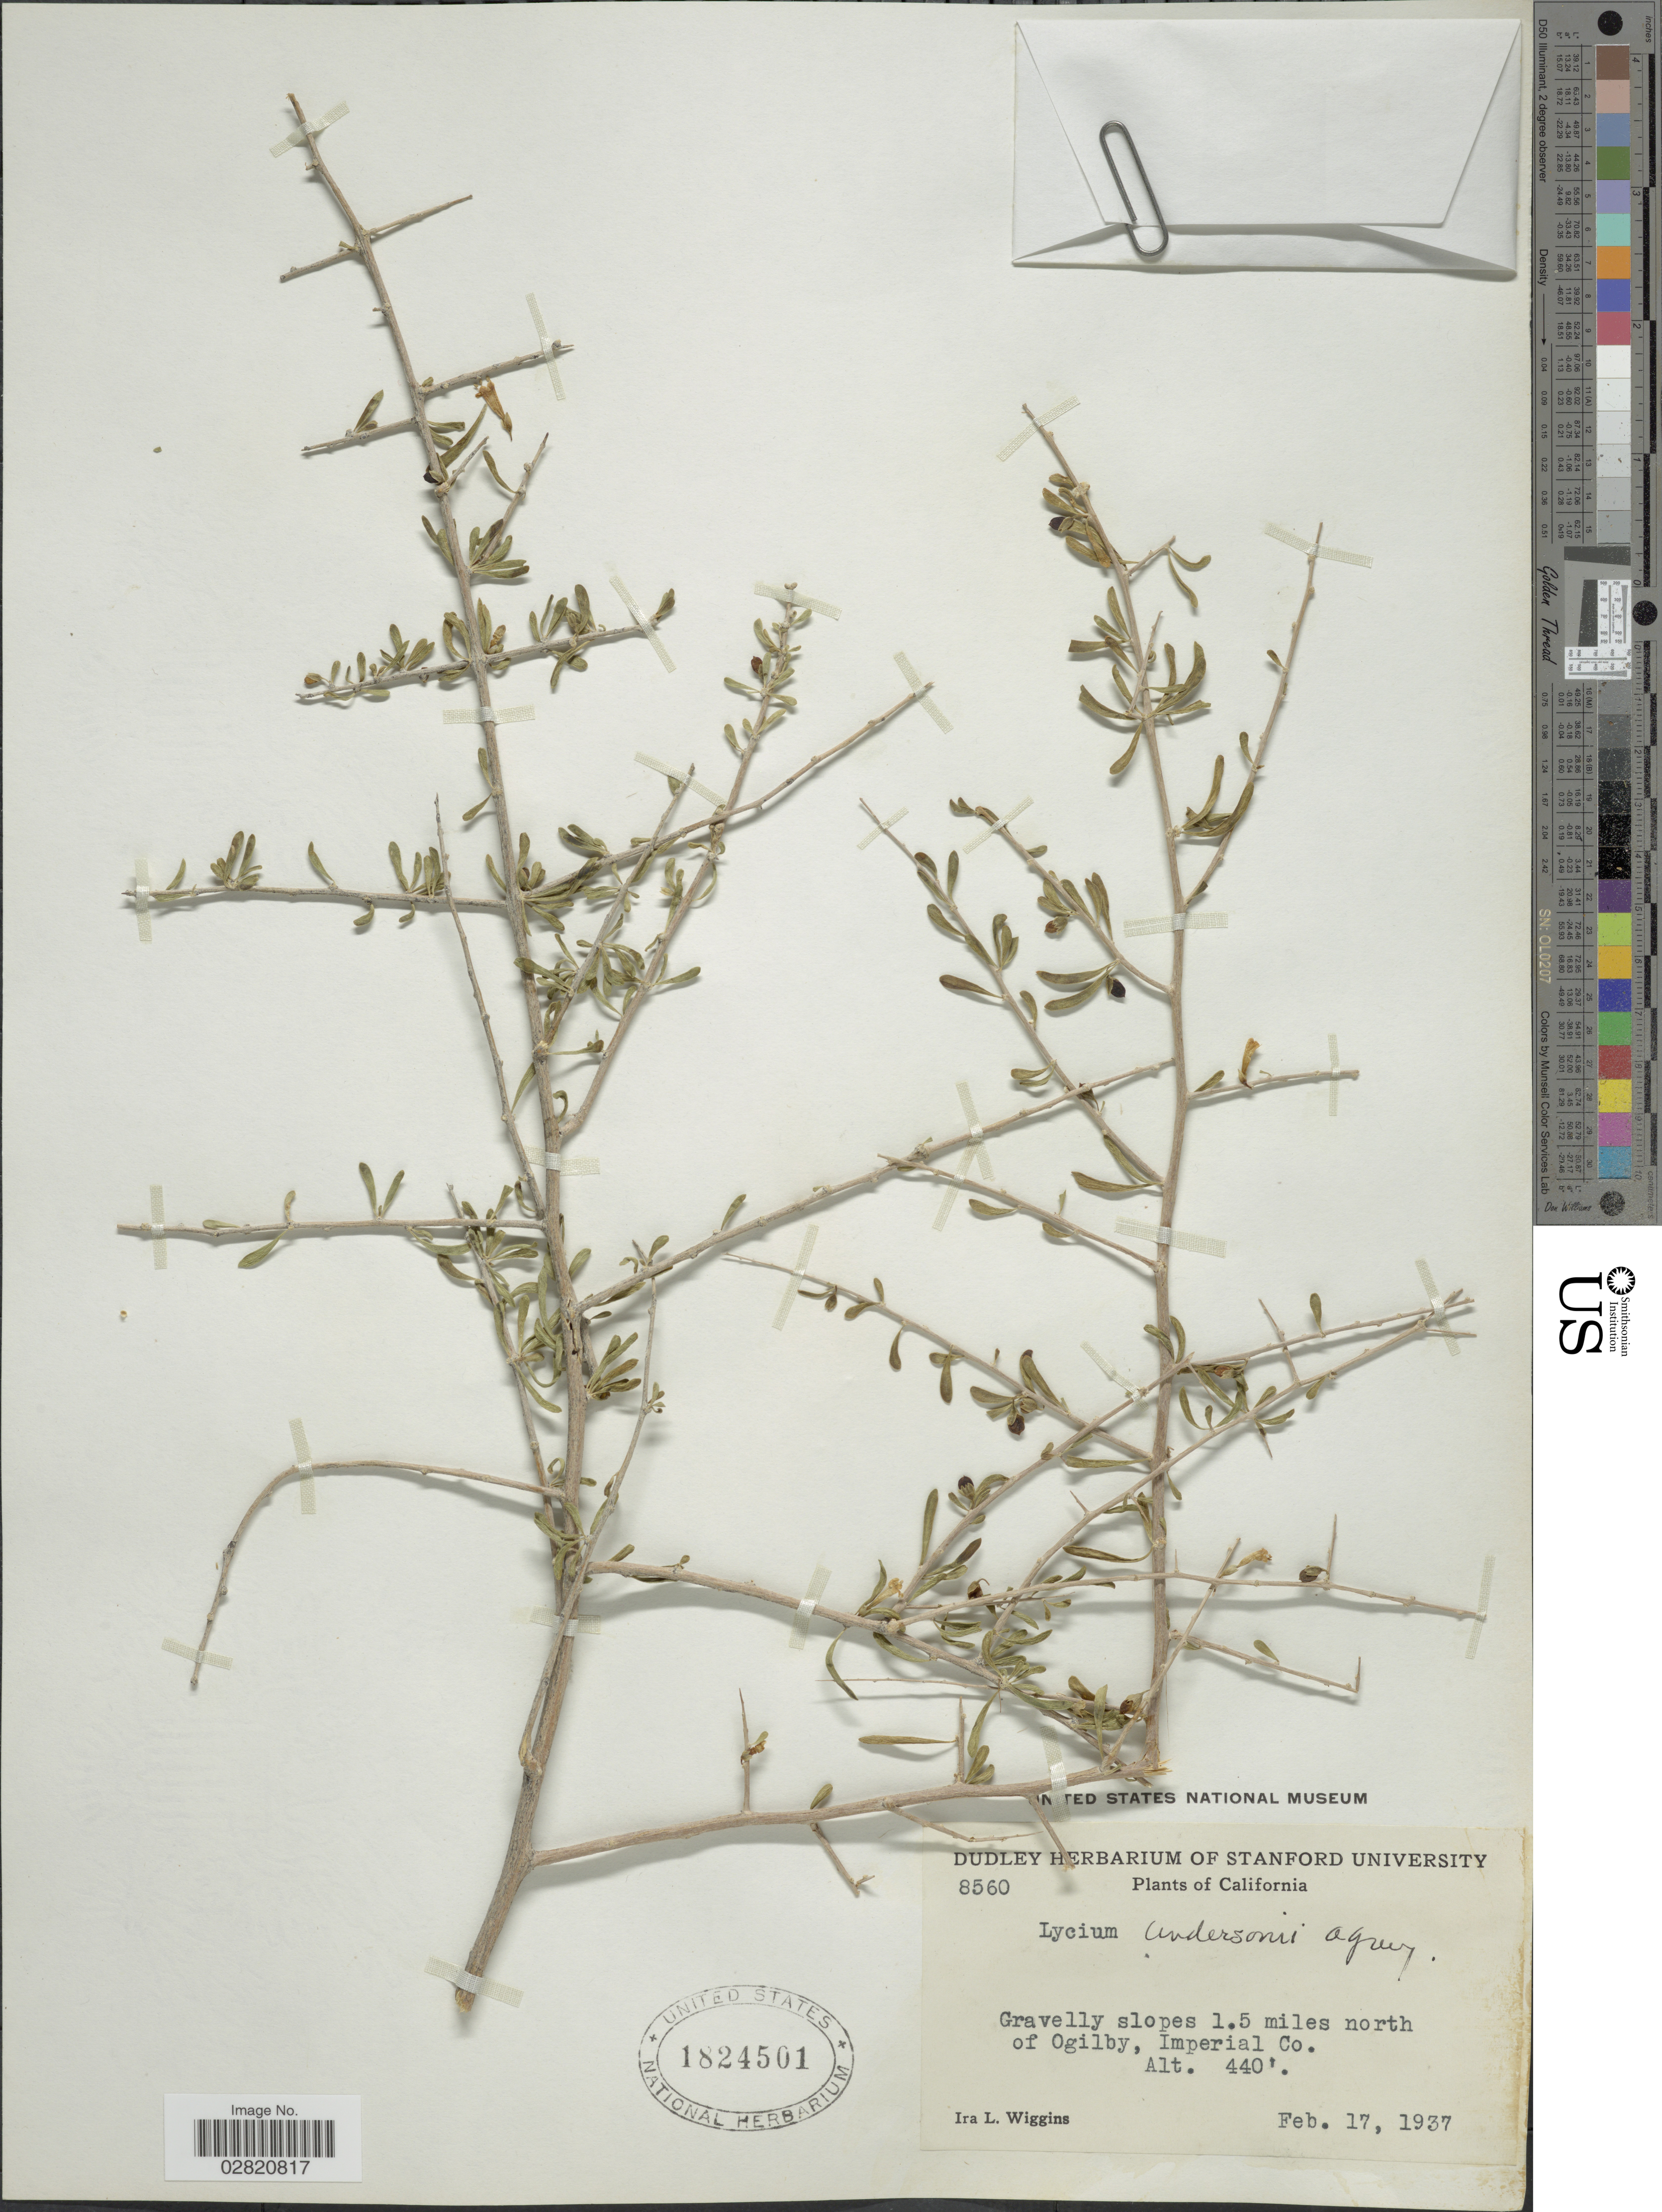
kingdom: Plantae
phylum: Tracheophyta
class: Magnoliopsida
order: Solanales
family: Solanaceae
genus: Lycium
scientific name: Lycium andersonii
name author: A. Gray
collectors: I. L. Wiggins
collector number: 8560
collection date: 1937-02-17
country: United States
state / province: California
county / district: Imperial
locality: Gravelly slopes 1.5 miles north of Ogilby, Imperial Co.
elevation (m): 134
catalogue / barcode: US 1824501